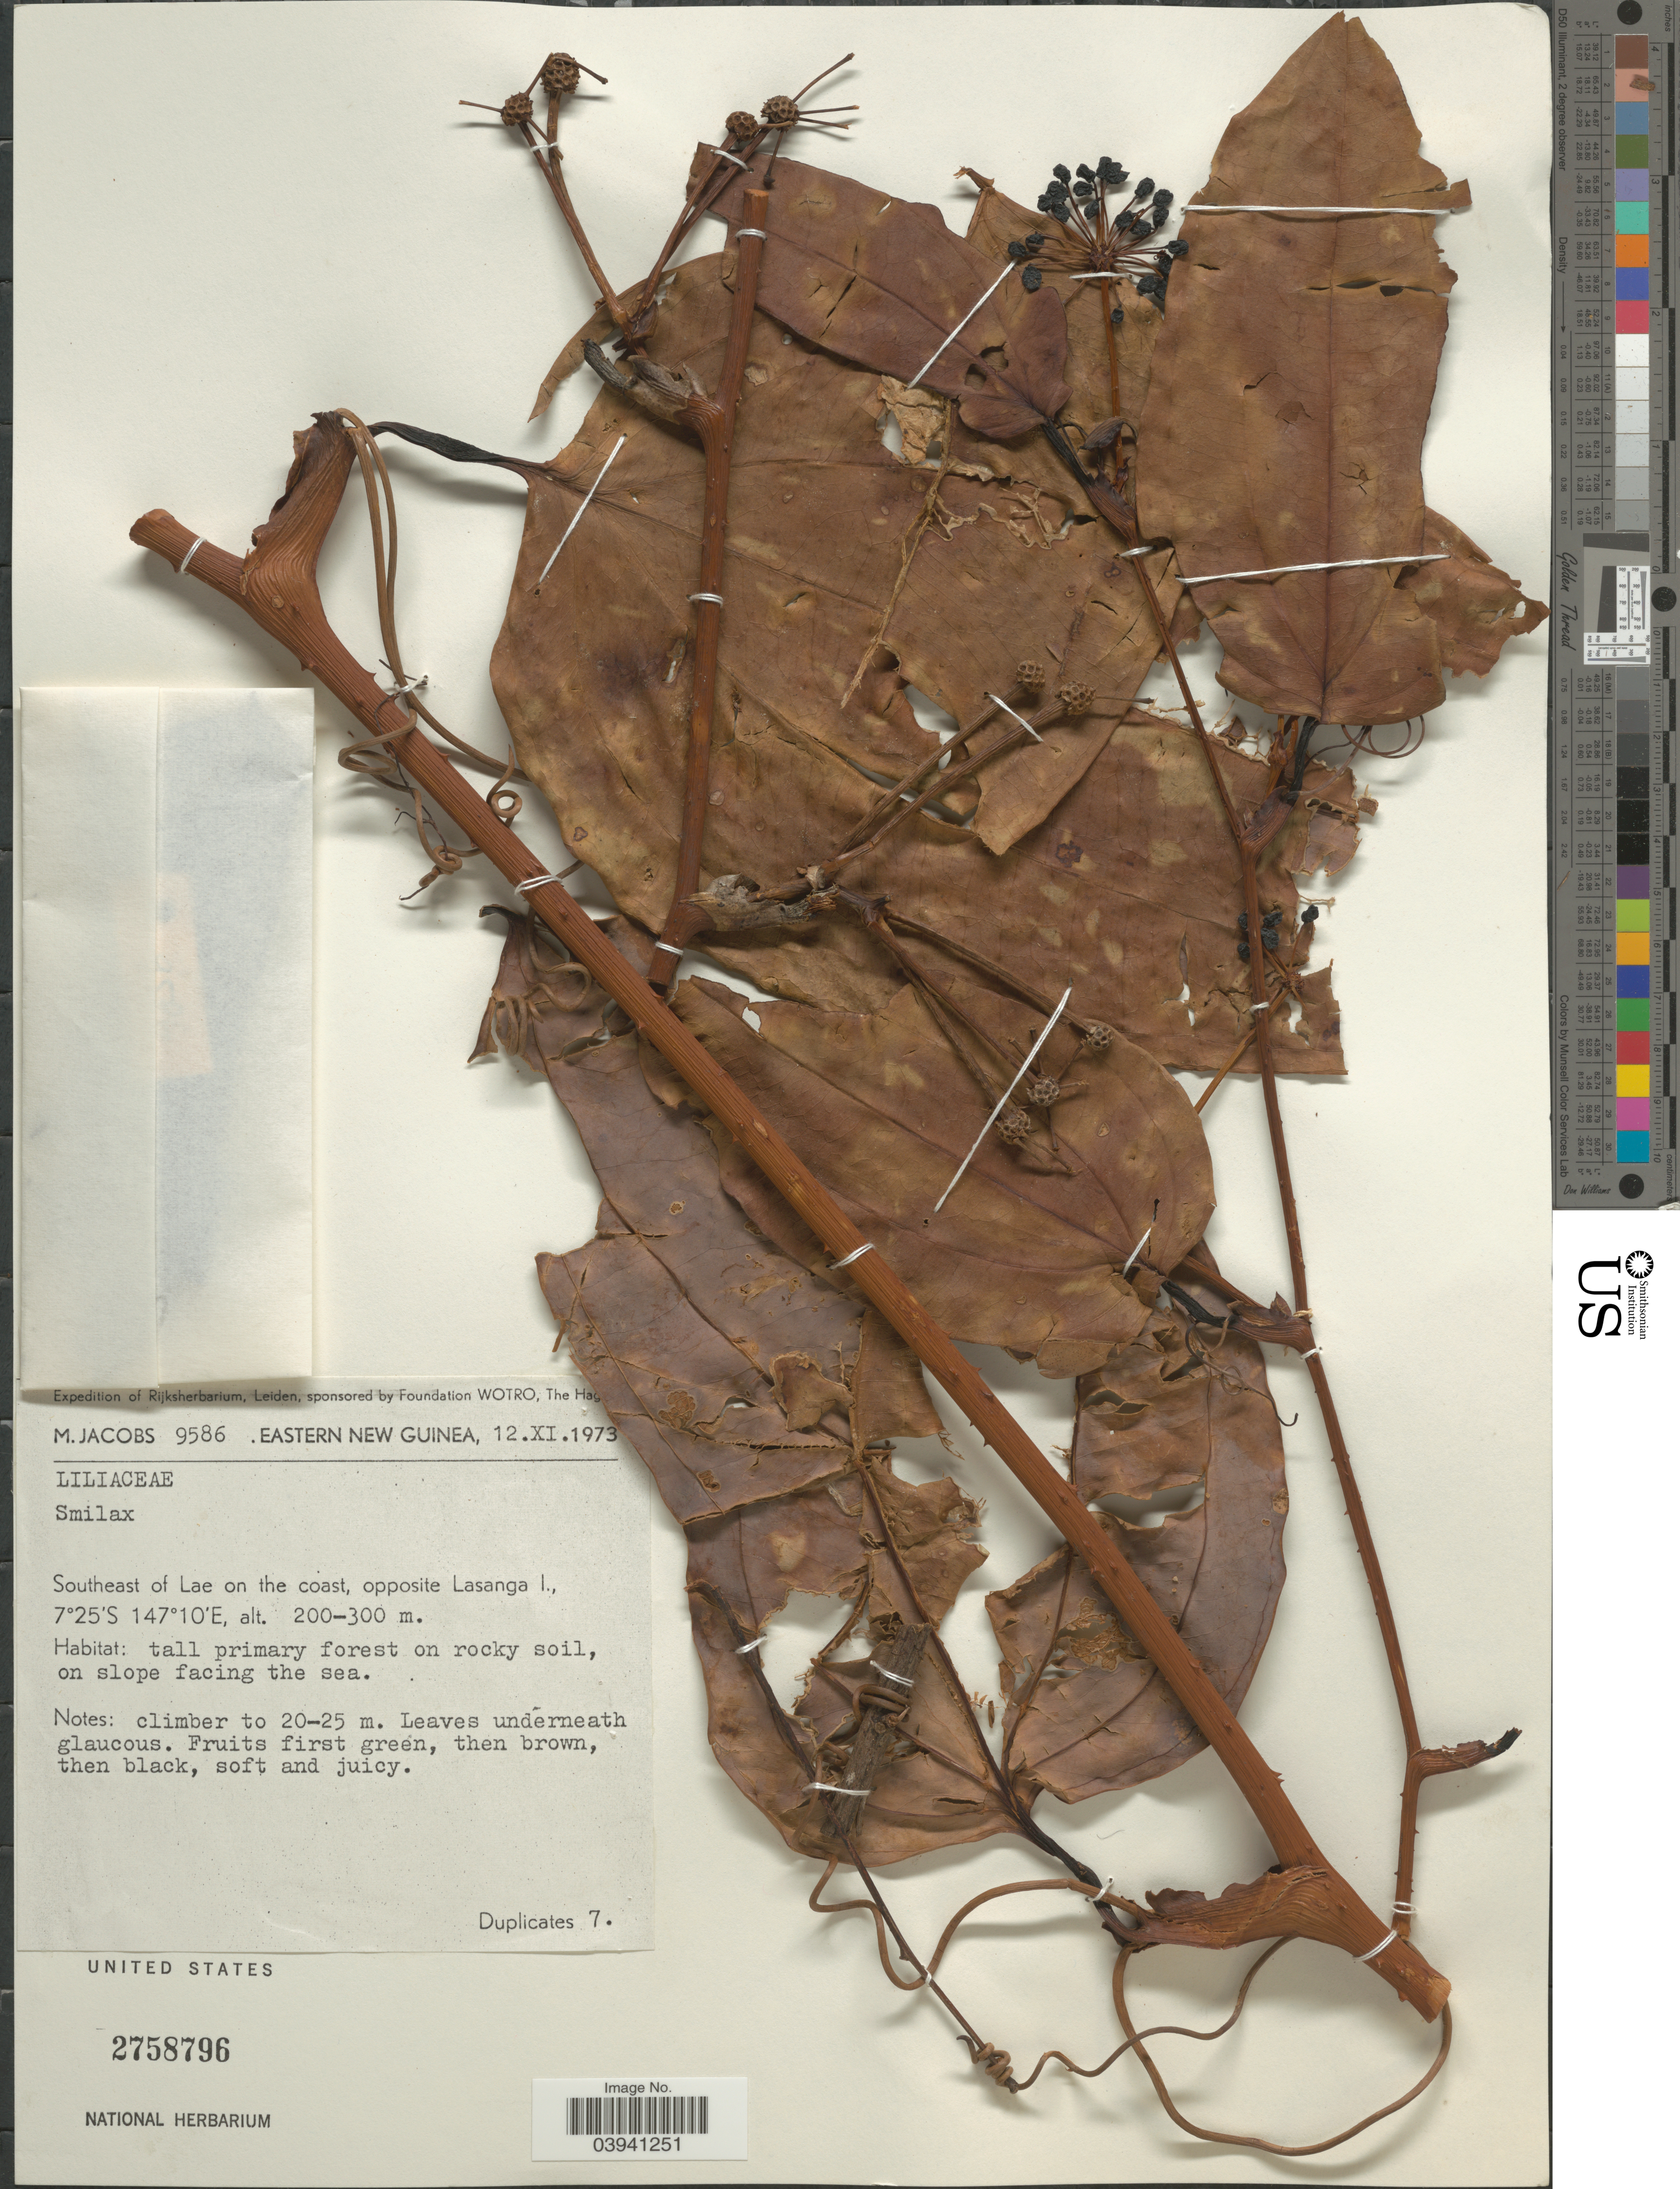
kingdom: Plantae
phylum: Tracheophyta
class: Liliopsida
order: Liliales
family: Smilacaceae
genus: Smilax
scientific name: Smilax sp.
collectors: M. Jacobs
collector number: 9586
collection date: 1973-11-12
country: Papua New Guinea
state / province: Morobe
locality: Eastern New Guinea. Southeast of Lae on the coast, opposite Lasanga I.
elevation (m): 200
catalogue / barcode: US 2758796